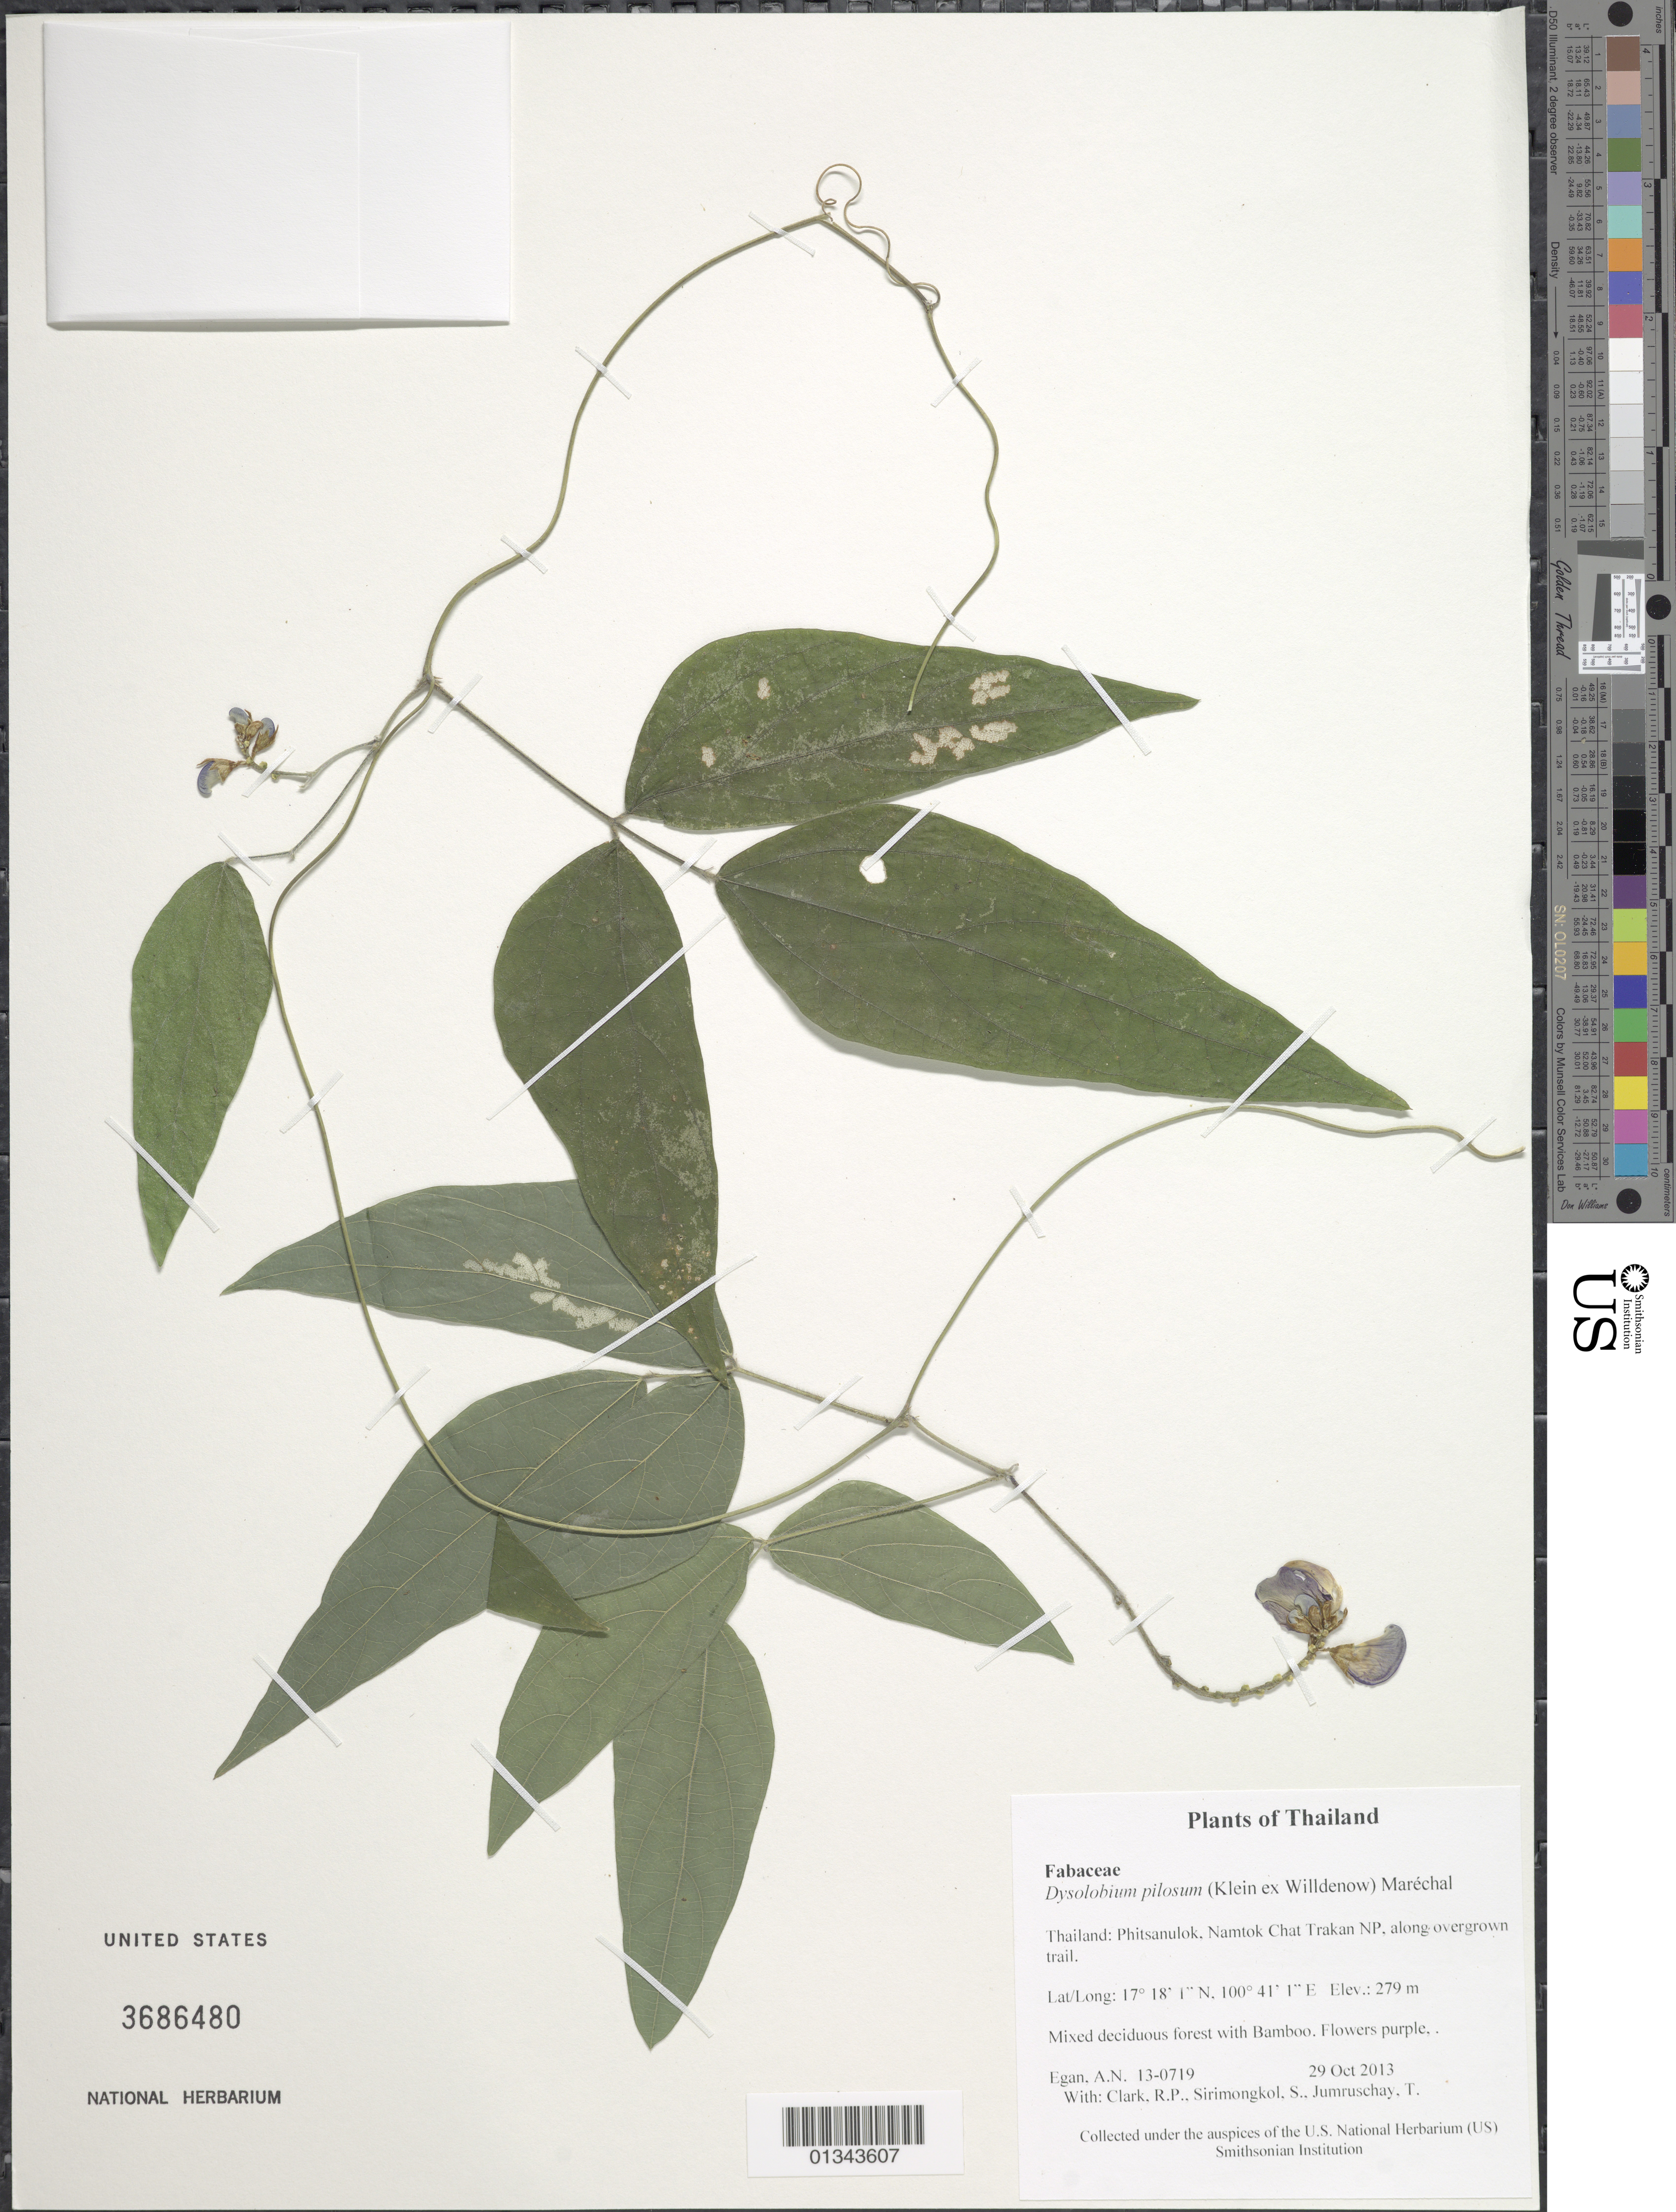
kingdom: Plantae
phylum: Tracheophyta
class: Magnoliopsida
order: Fabales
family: Fabaceae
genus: Dysolobium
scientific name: Dysolobium pilosum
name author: (Willd.) Maréchal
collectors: A. N. Egan, R. P. Clark, S. Sirimongkol & T. Jumruschay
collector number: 13-0719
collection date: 2013-10-29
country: Thailand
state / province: Phitsanulok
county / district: Chat Trakan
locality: Namtok Chat Trakan NP, along overgrown trail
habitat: Mixed deciduous forest with Bamboo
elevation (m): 279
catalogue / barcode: US 3686480